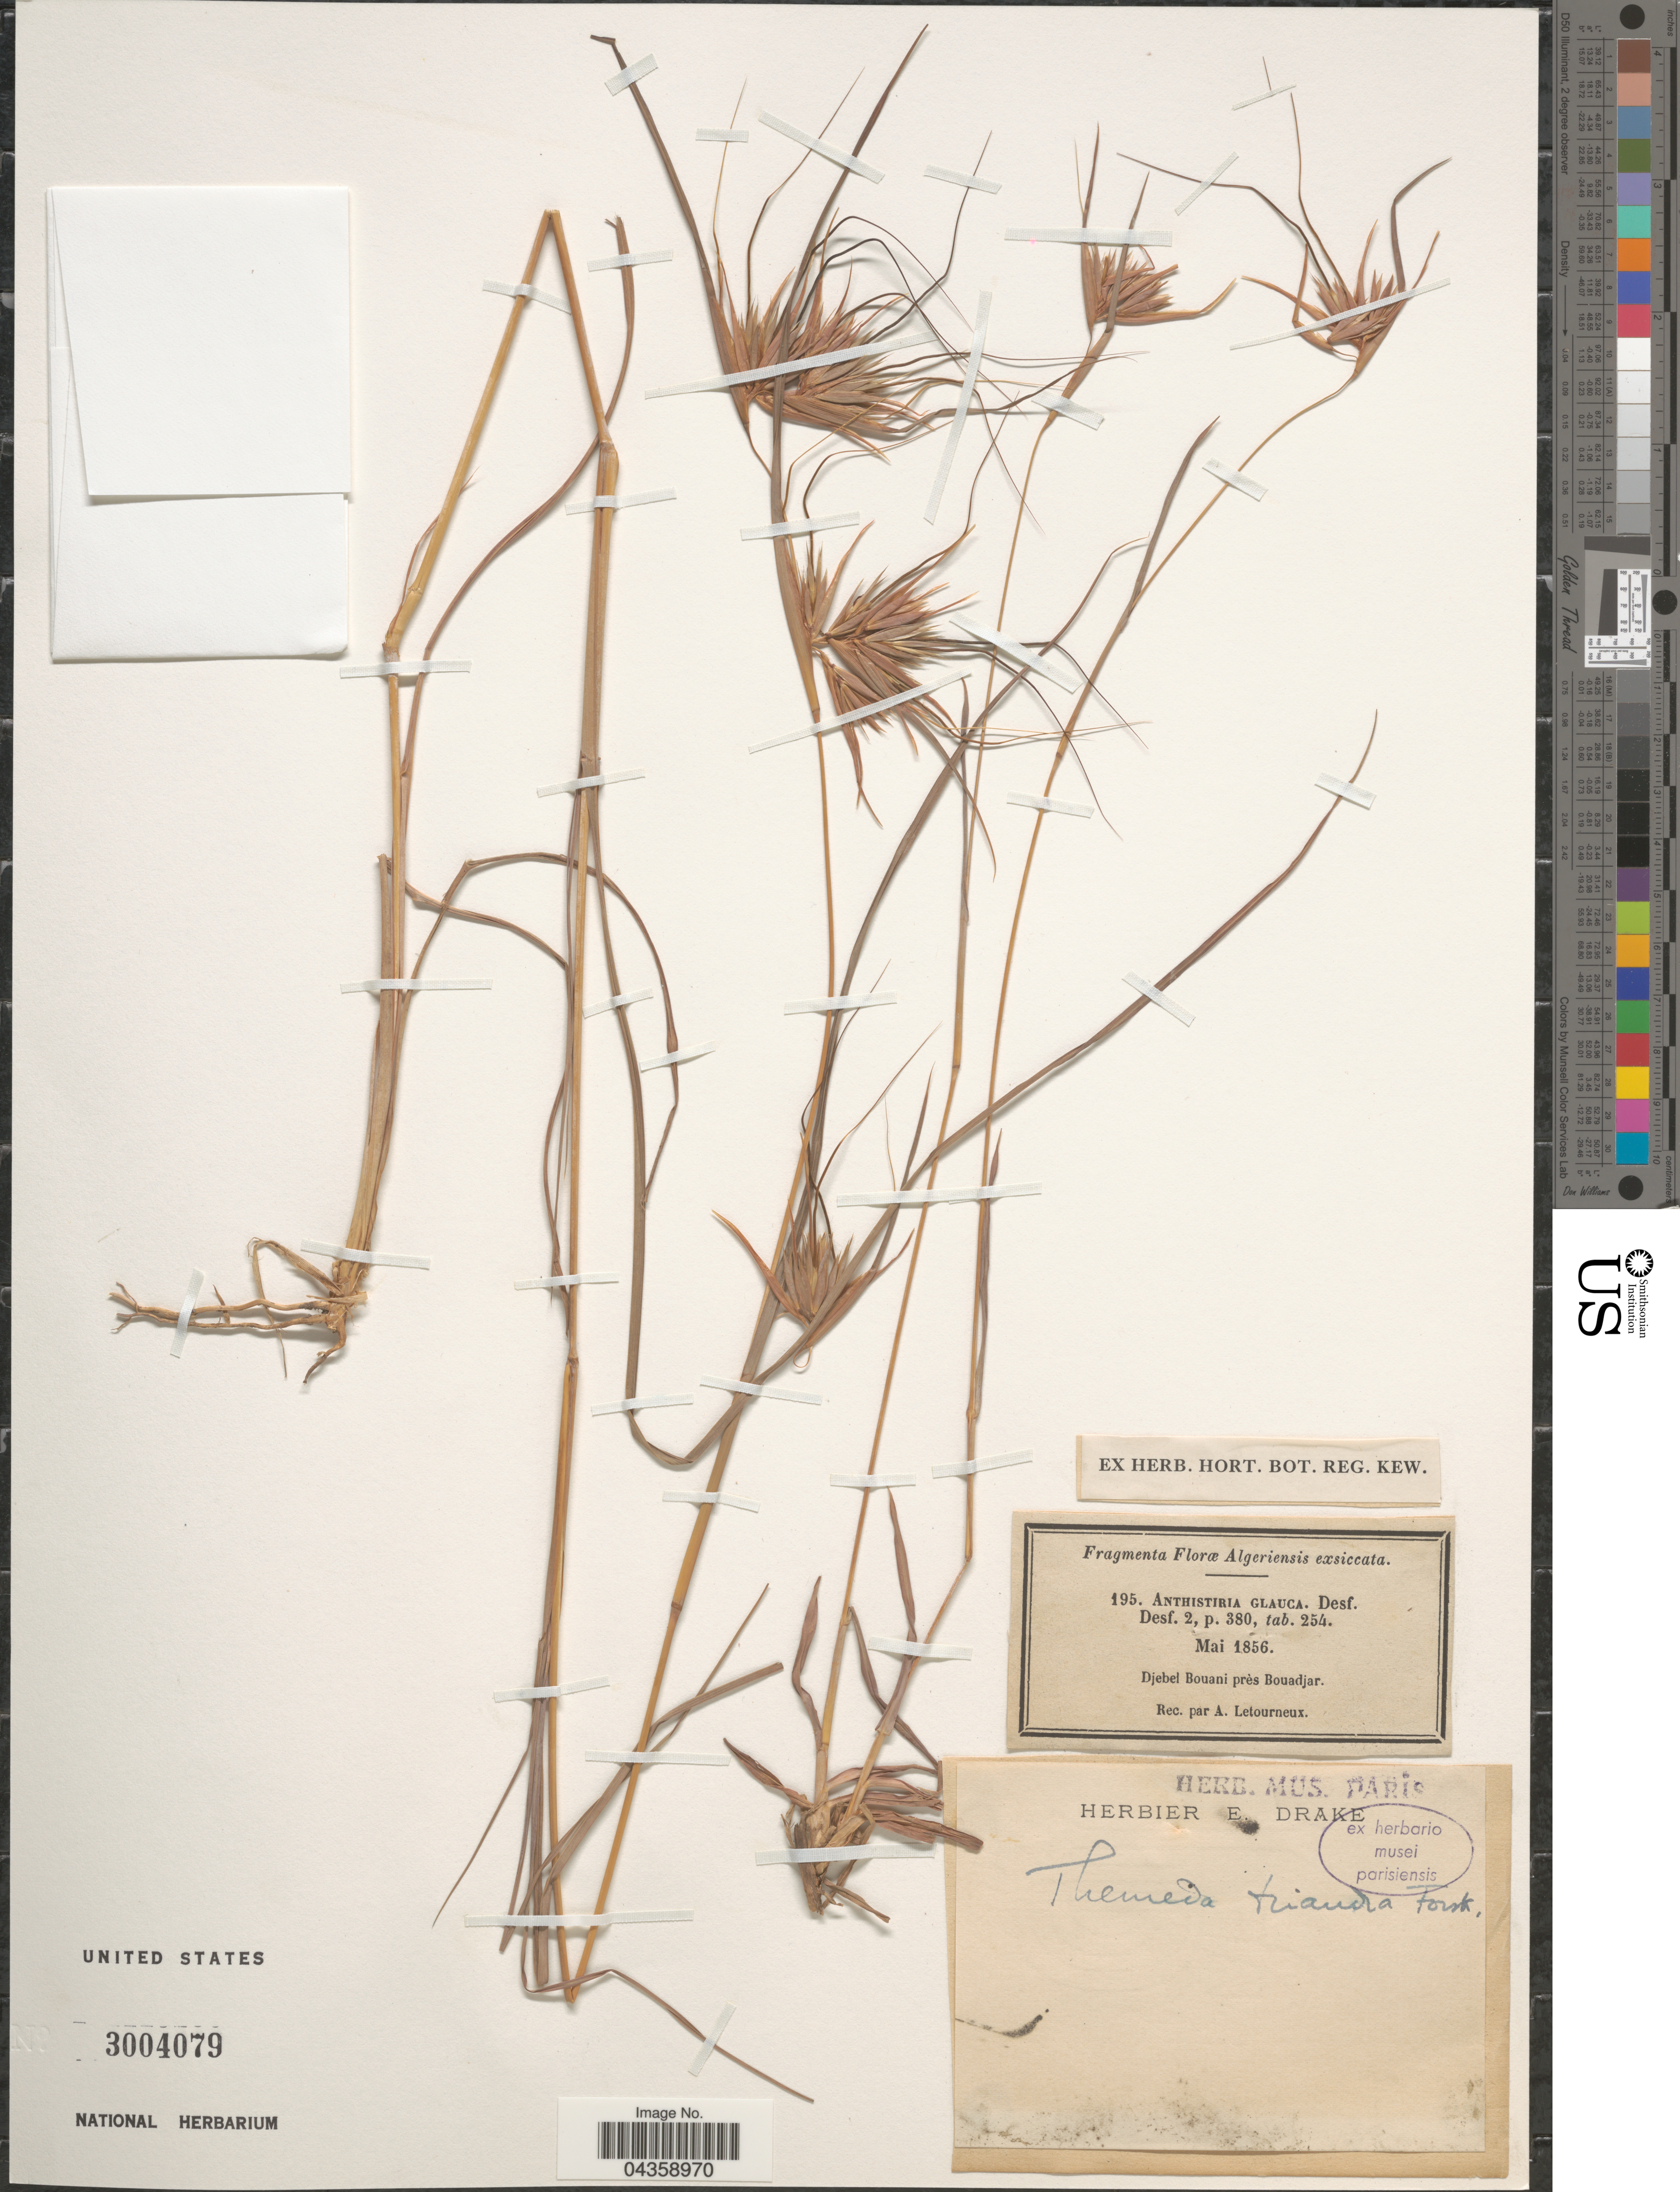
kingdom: Plantae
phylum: Tracheophyta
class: Liliopsida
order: Poales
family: Poaceae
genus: Themeda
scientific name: Themeda triandra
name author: Forssk.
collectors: A. Letourneux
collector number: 195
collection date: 1856-05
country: Algeria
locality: Djebel Bouaini près Bouadjar.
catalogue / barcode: US 3004079